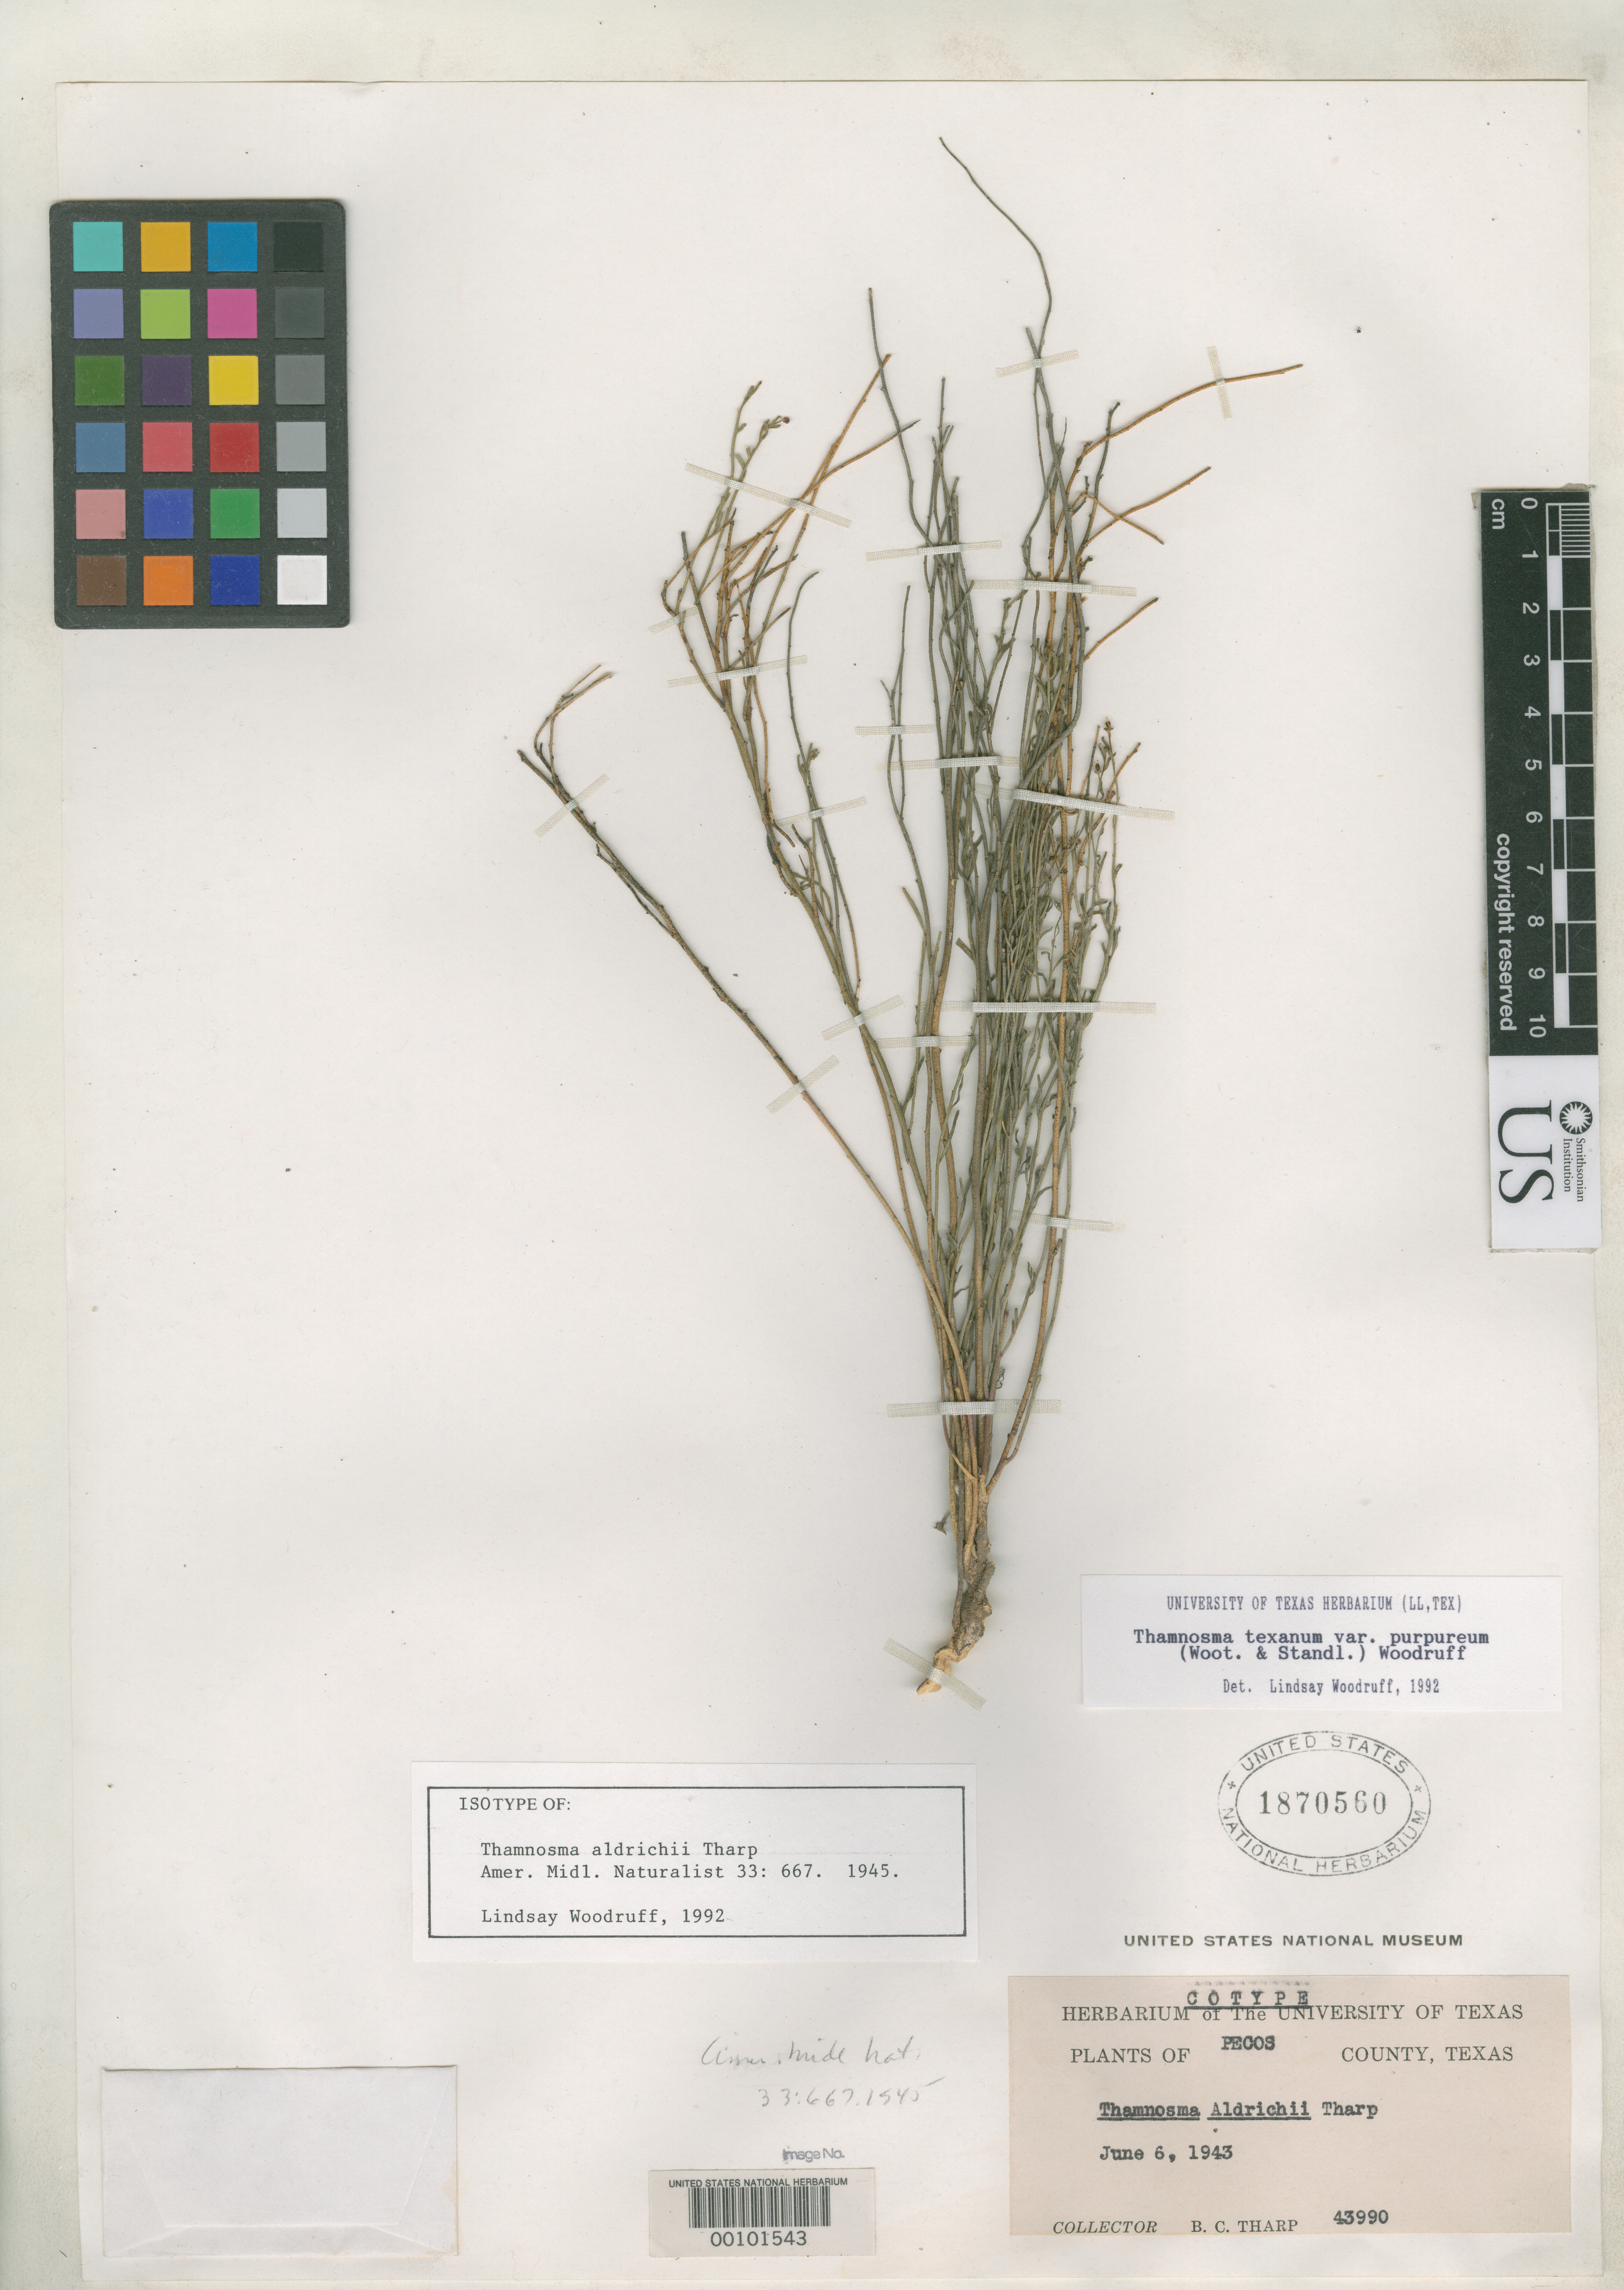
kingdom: Plantae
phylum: Tracheophyta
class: Magnoliopsida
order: Sapindales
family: Rutaceae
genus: Thamnosma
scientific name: Thamnosma aldrichii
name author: Tharp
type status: Isotype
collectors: B. C. Tharp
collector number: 43990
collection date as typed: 06 Jun 1943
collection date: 1943-06-06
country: United States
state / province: Texas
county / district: Pecos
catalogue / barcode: US 1870560